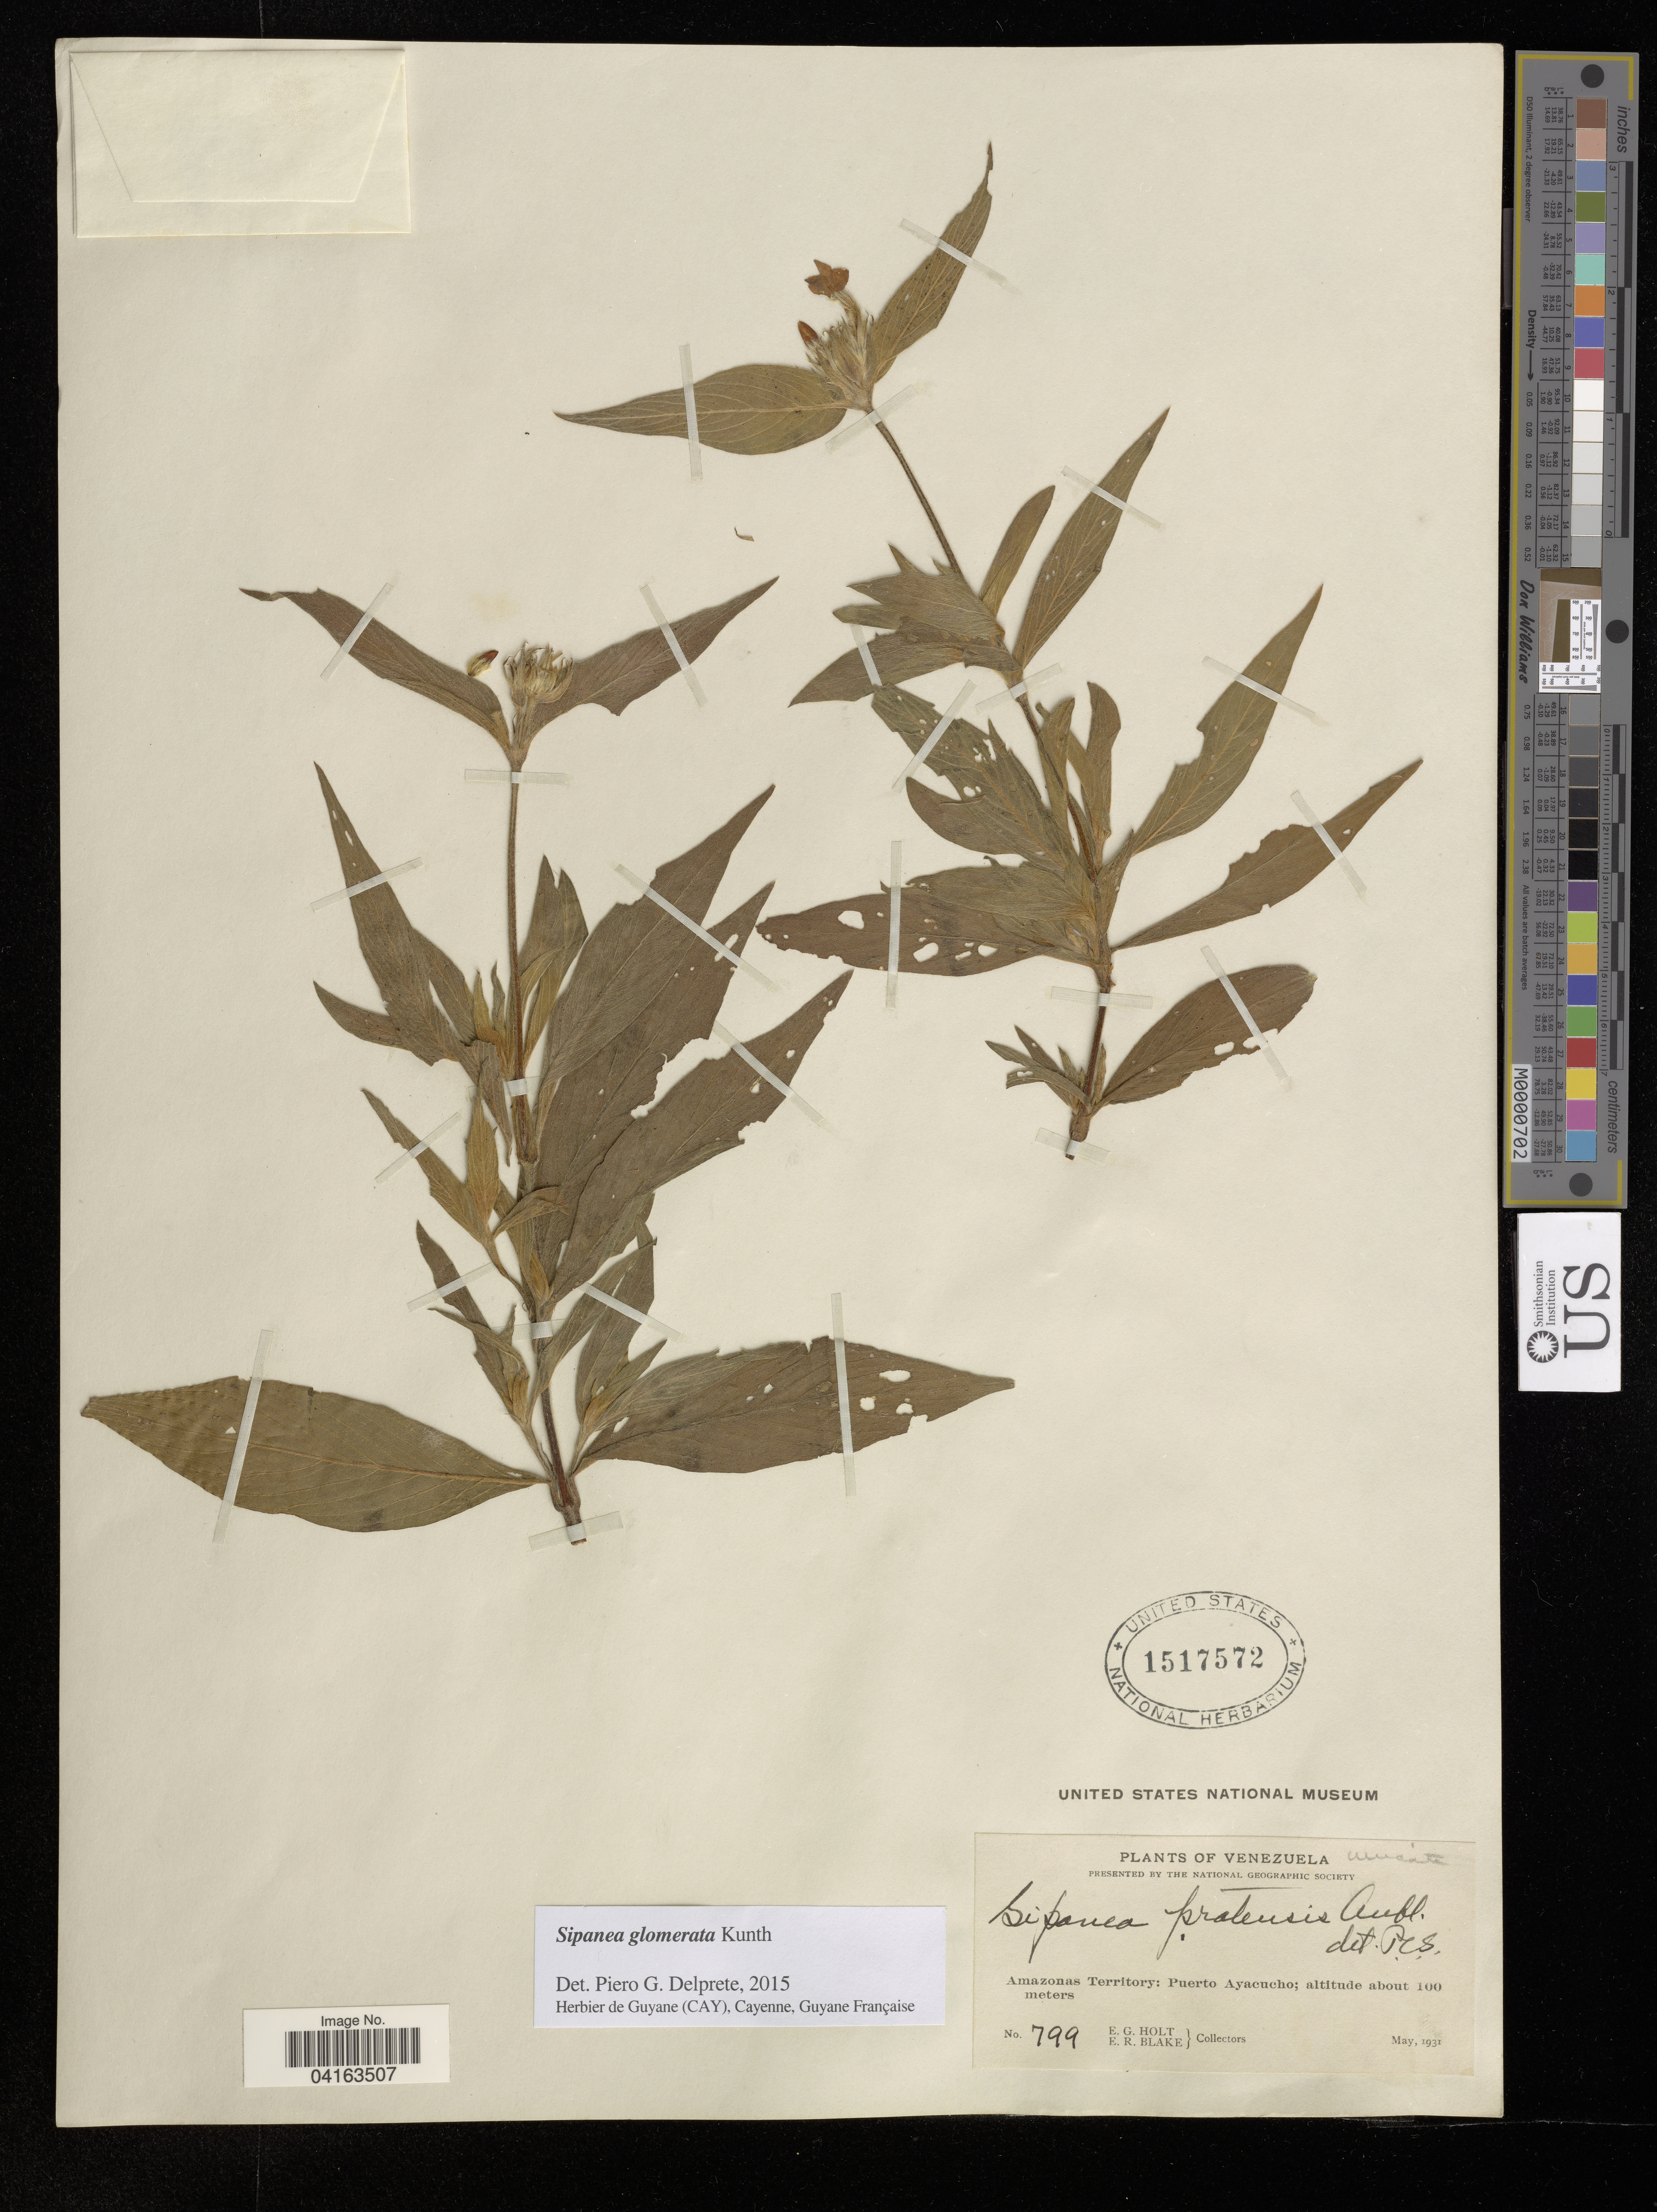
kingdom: Plantae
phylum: Tracheophyta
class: Magnoliopsida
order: Gentianales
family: Rubiaceae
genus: Sipanea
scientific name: Sipanea glomerata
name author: Kunth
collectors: E. G. Holt & E. R. Blake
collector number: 799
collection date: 1931-05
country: Venezuela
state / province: Amazonas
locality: Amazonas Territory: Puerto Ayacucho.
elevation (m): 100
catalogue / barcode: US 1517572